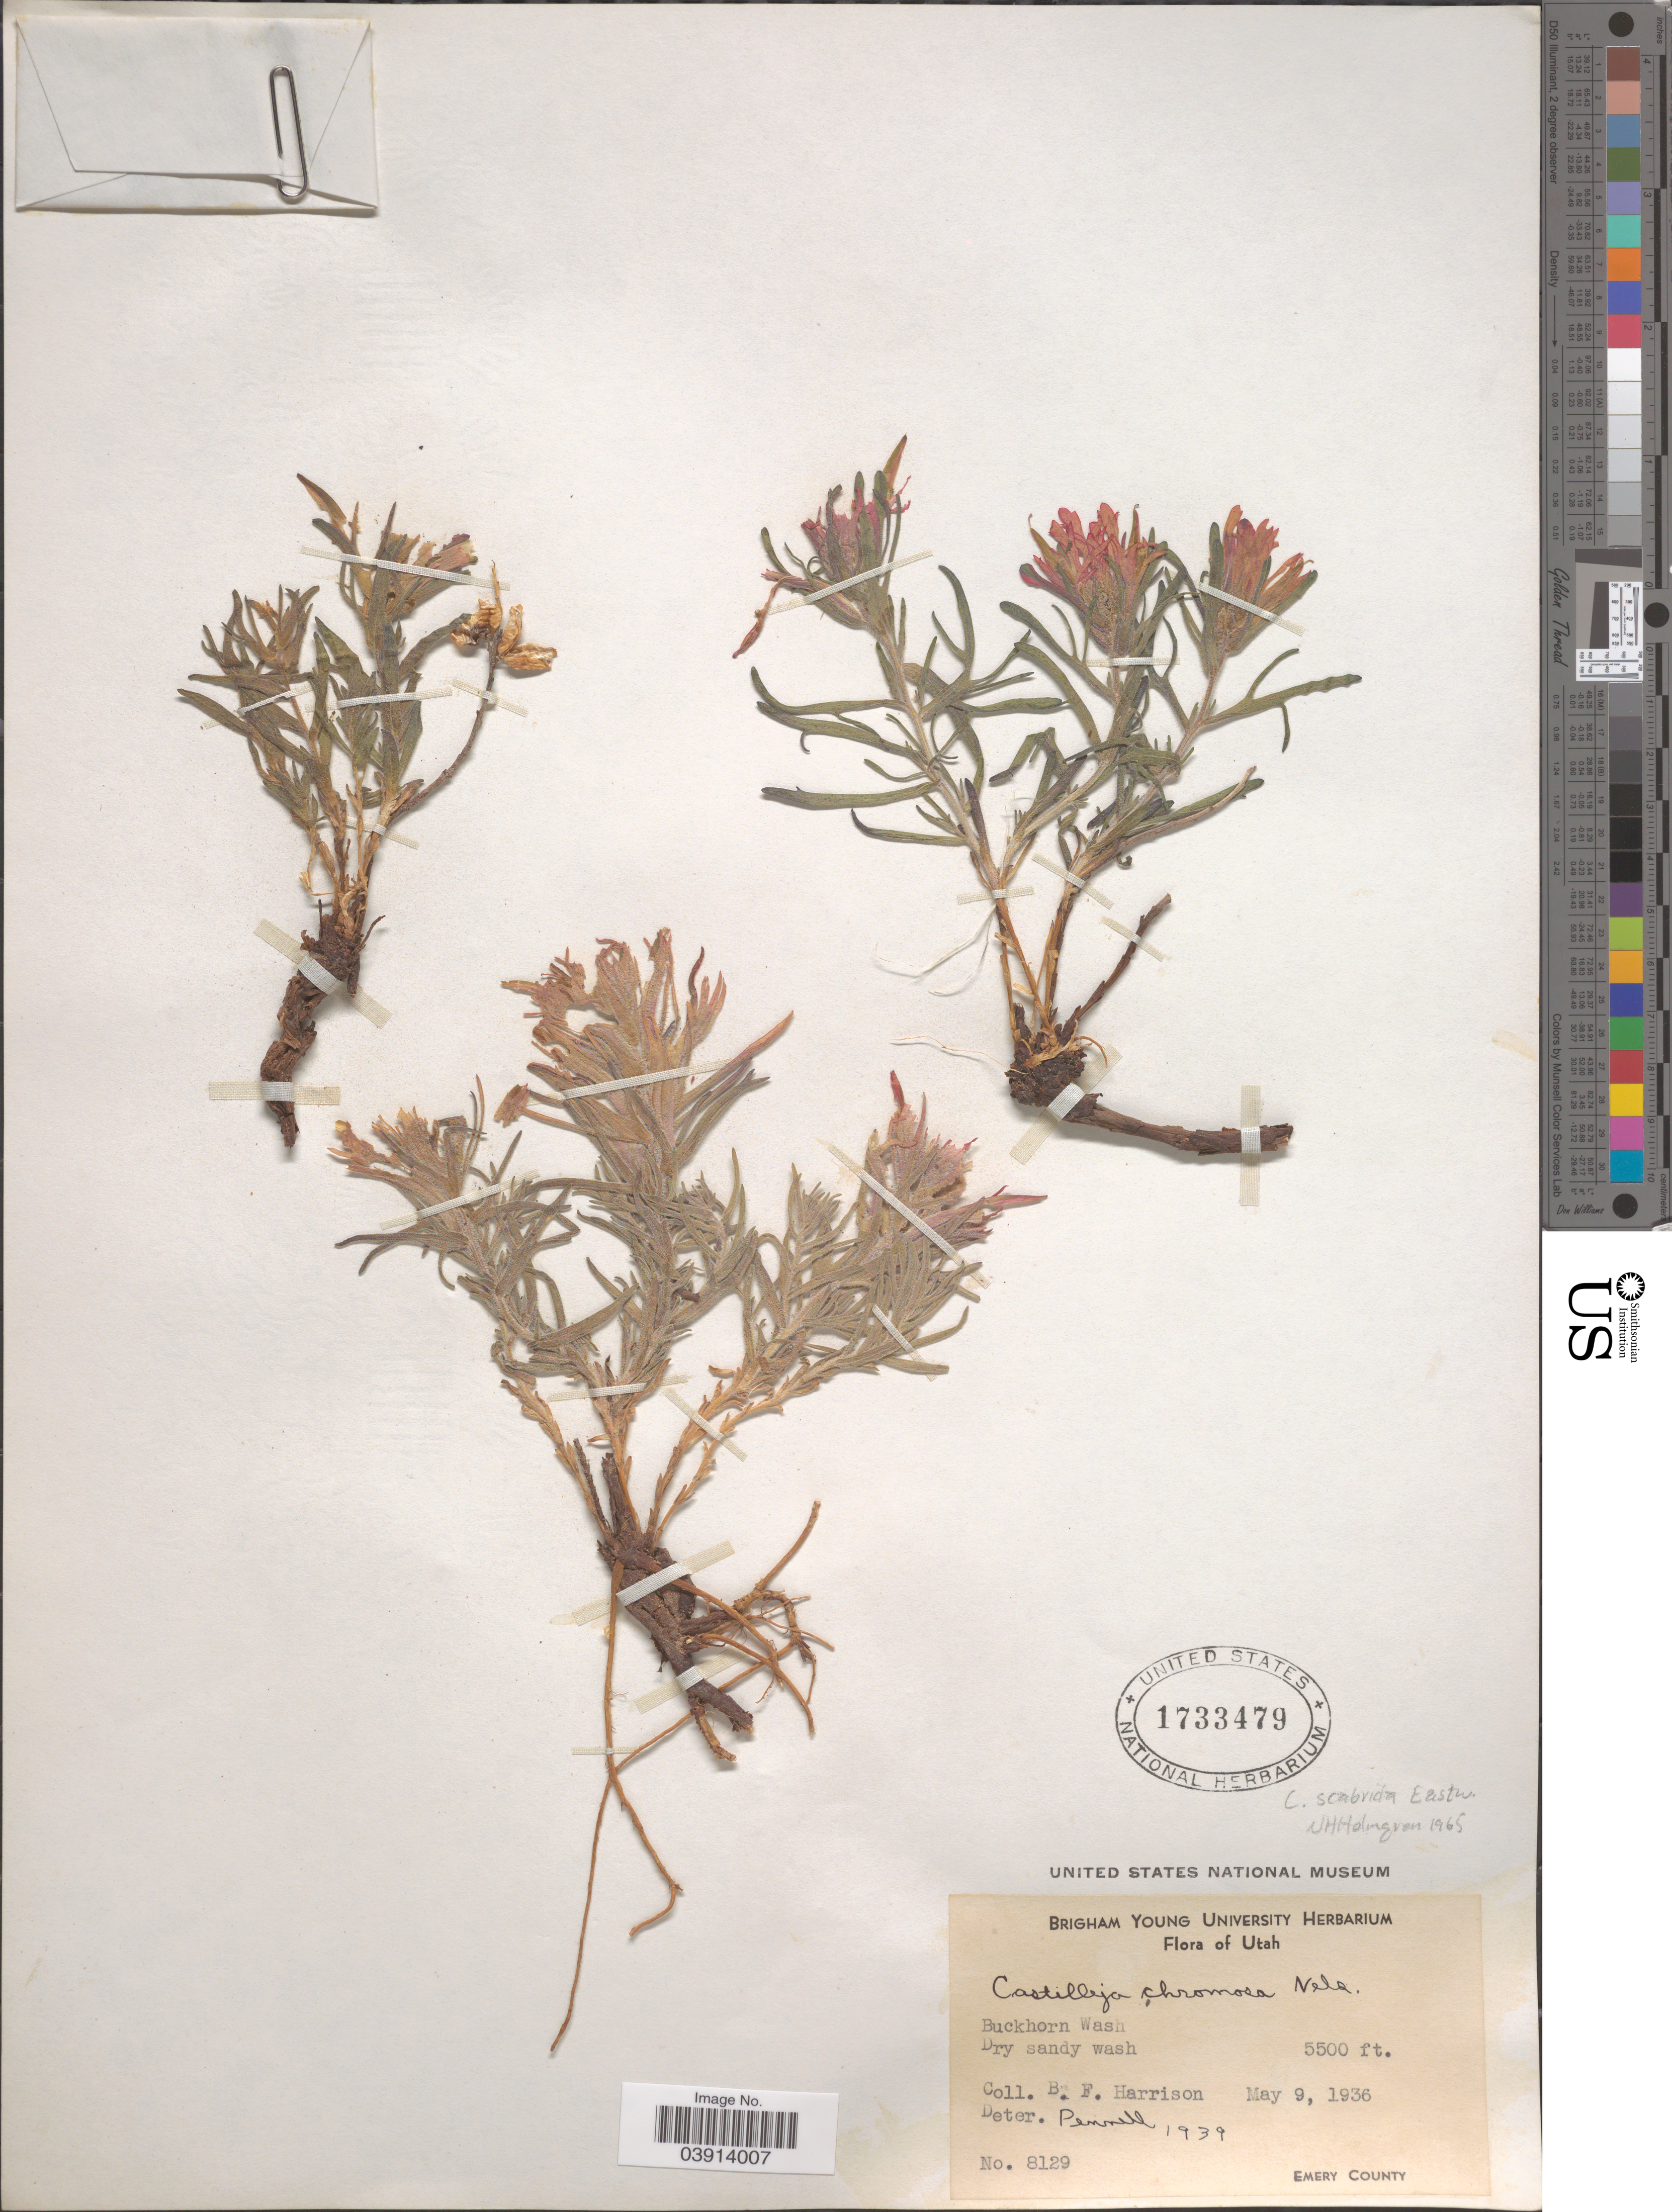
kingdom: Plantae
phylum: Tracheophyta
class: Magnoliopsida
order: Lamiales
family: Orobanchaceae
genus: Castilleja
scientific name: Castilleja scabrida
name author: Eastw.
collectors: B. F. Harrison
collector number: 8129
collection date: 1936-05-09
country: United States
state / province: Utah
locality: Buckhorn Wash. Emery County.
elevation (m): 1676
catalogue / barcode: US 1733479